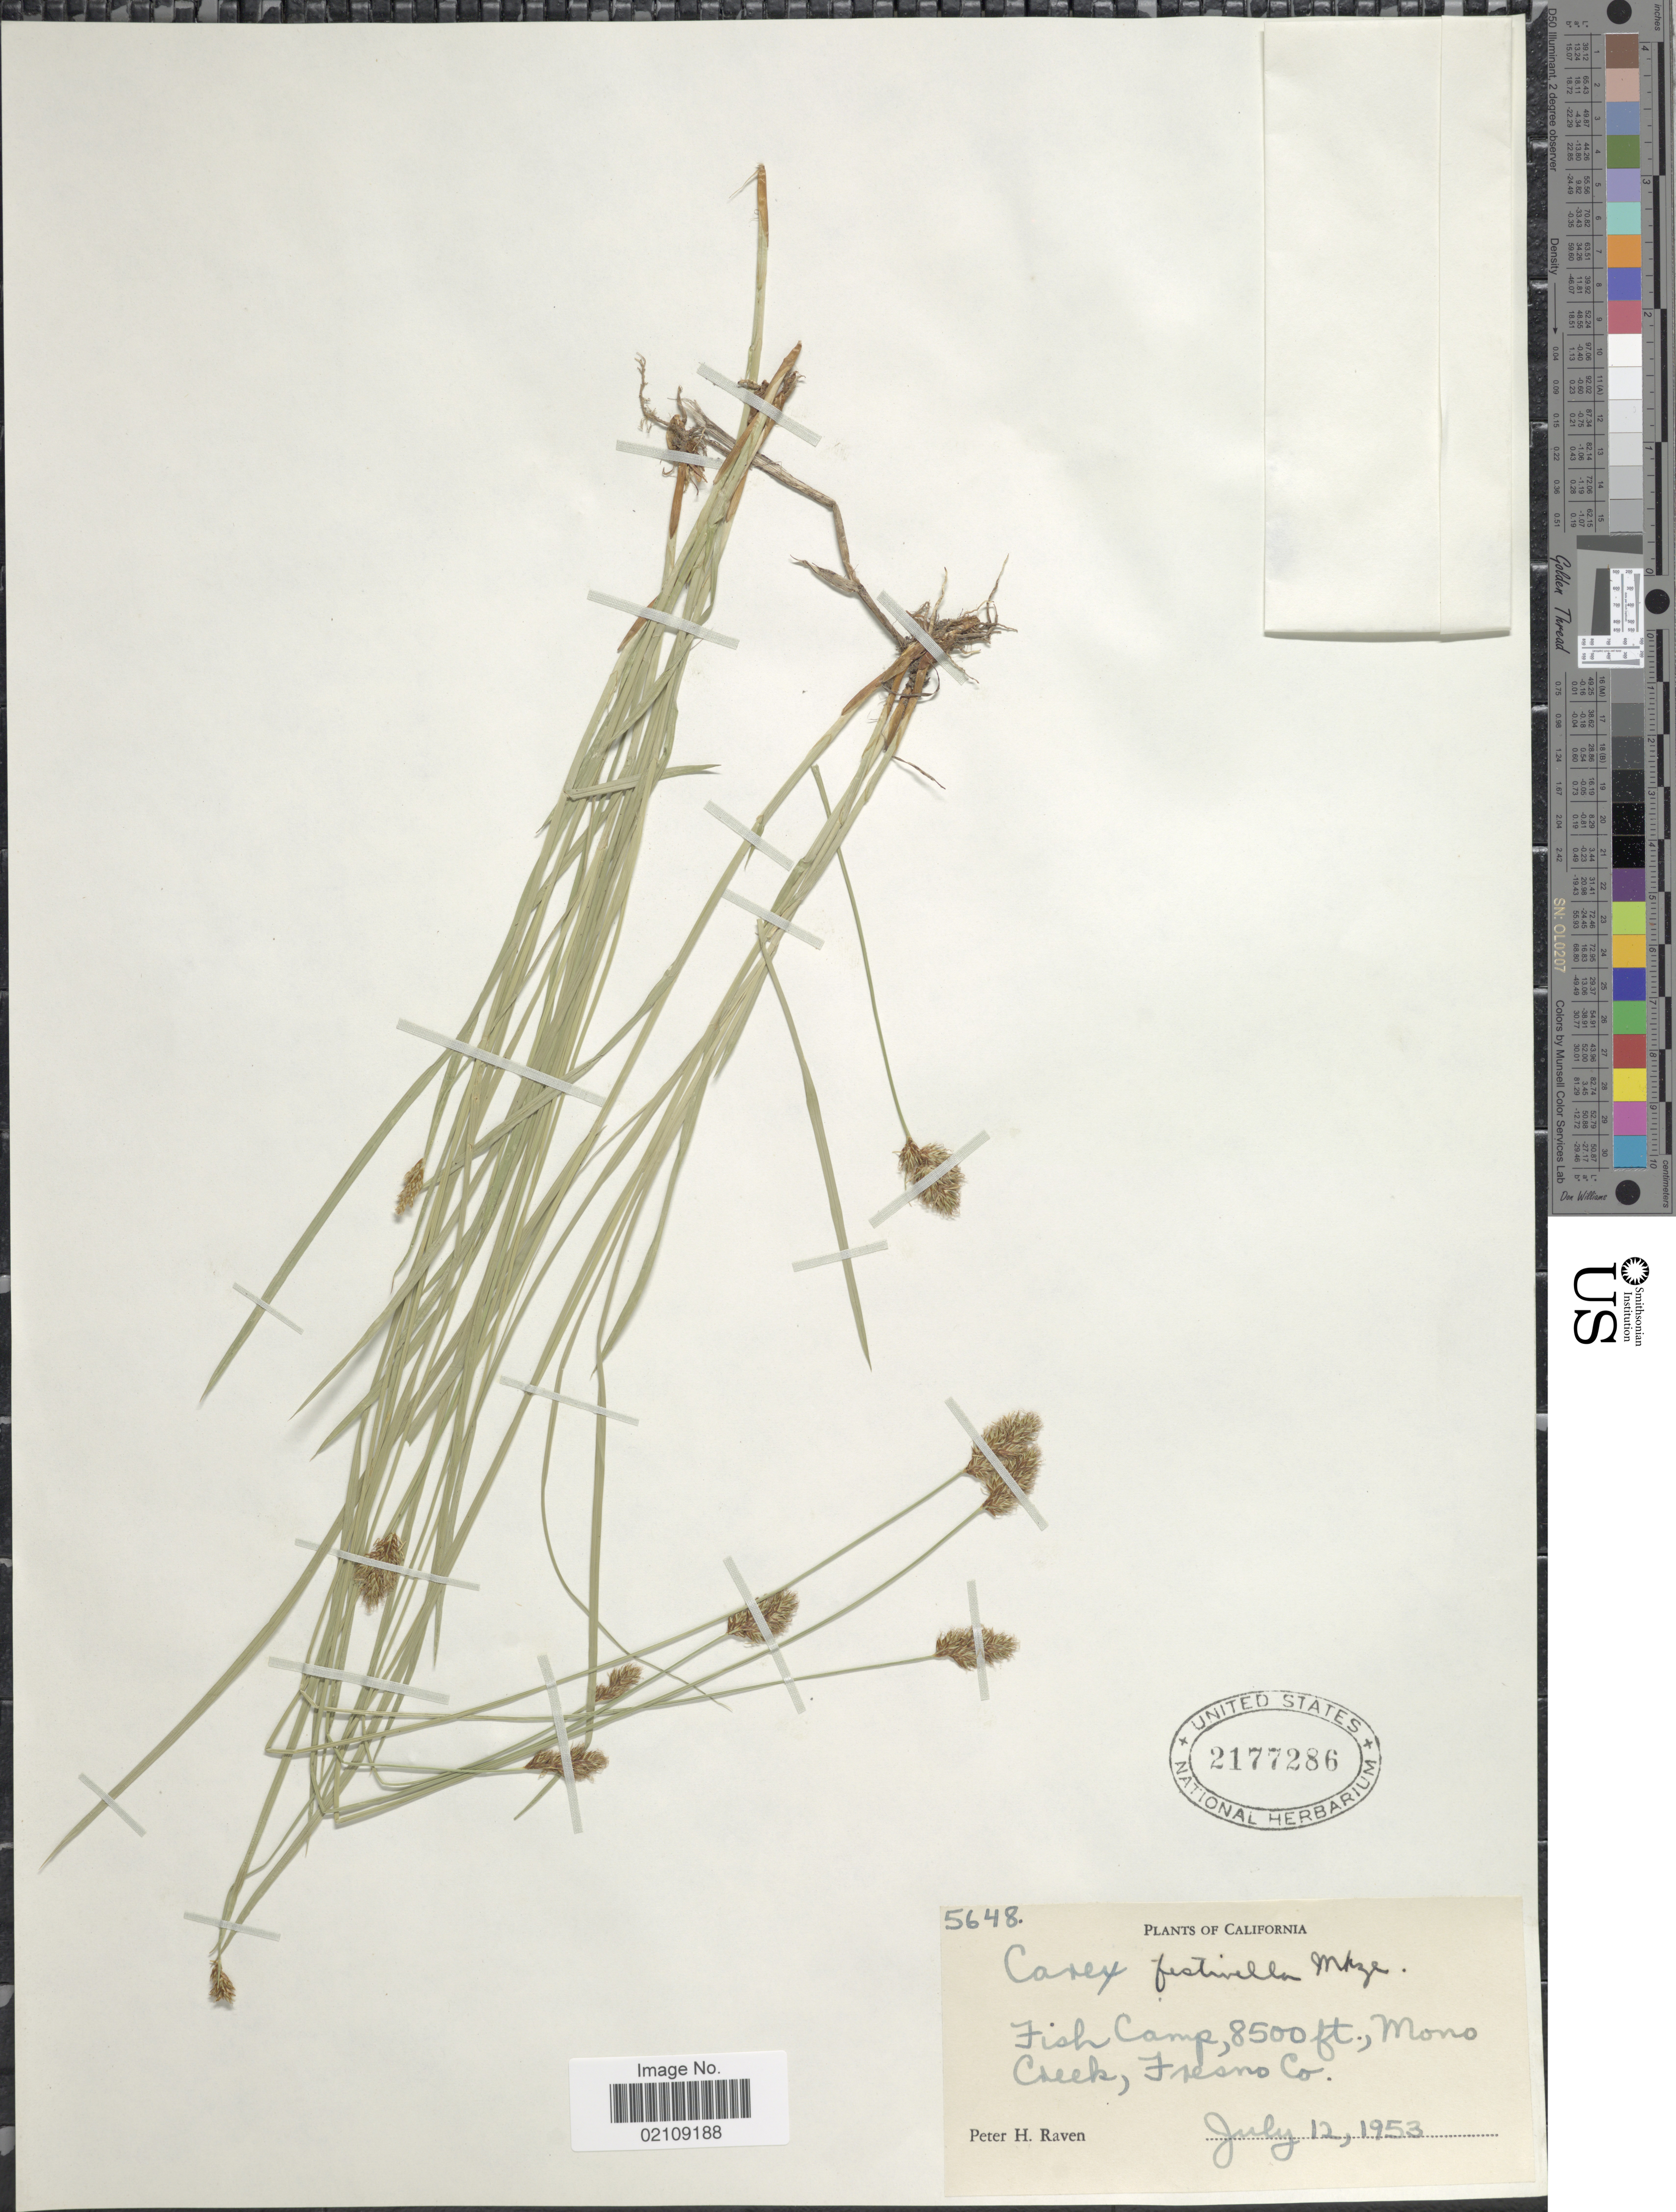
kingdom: Plantae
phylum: Tracheophyta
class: Liliopsida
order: Poales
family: Cyperaceae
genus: Carex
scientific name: Carex microptera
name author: Mack.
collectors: P. Raven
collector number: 5648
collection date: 1953-07-12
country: United States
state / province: California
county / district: Fresno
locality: Fish Camp, Mono Creek, Fresno Co.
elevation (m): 2591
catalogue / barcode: US 2177286